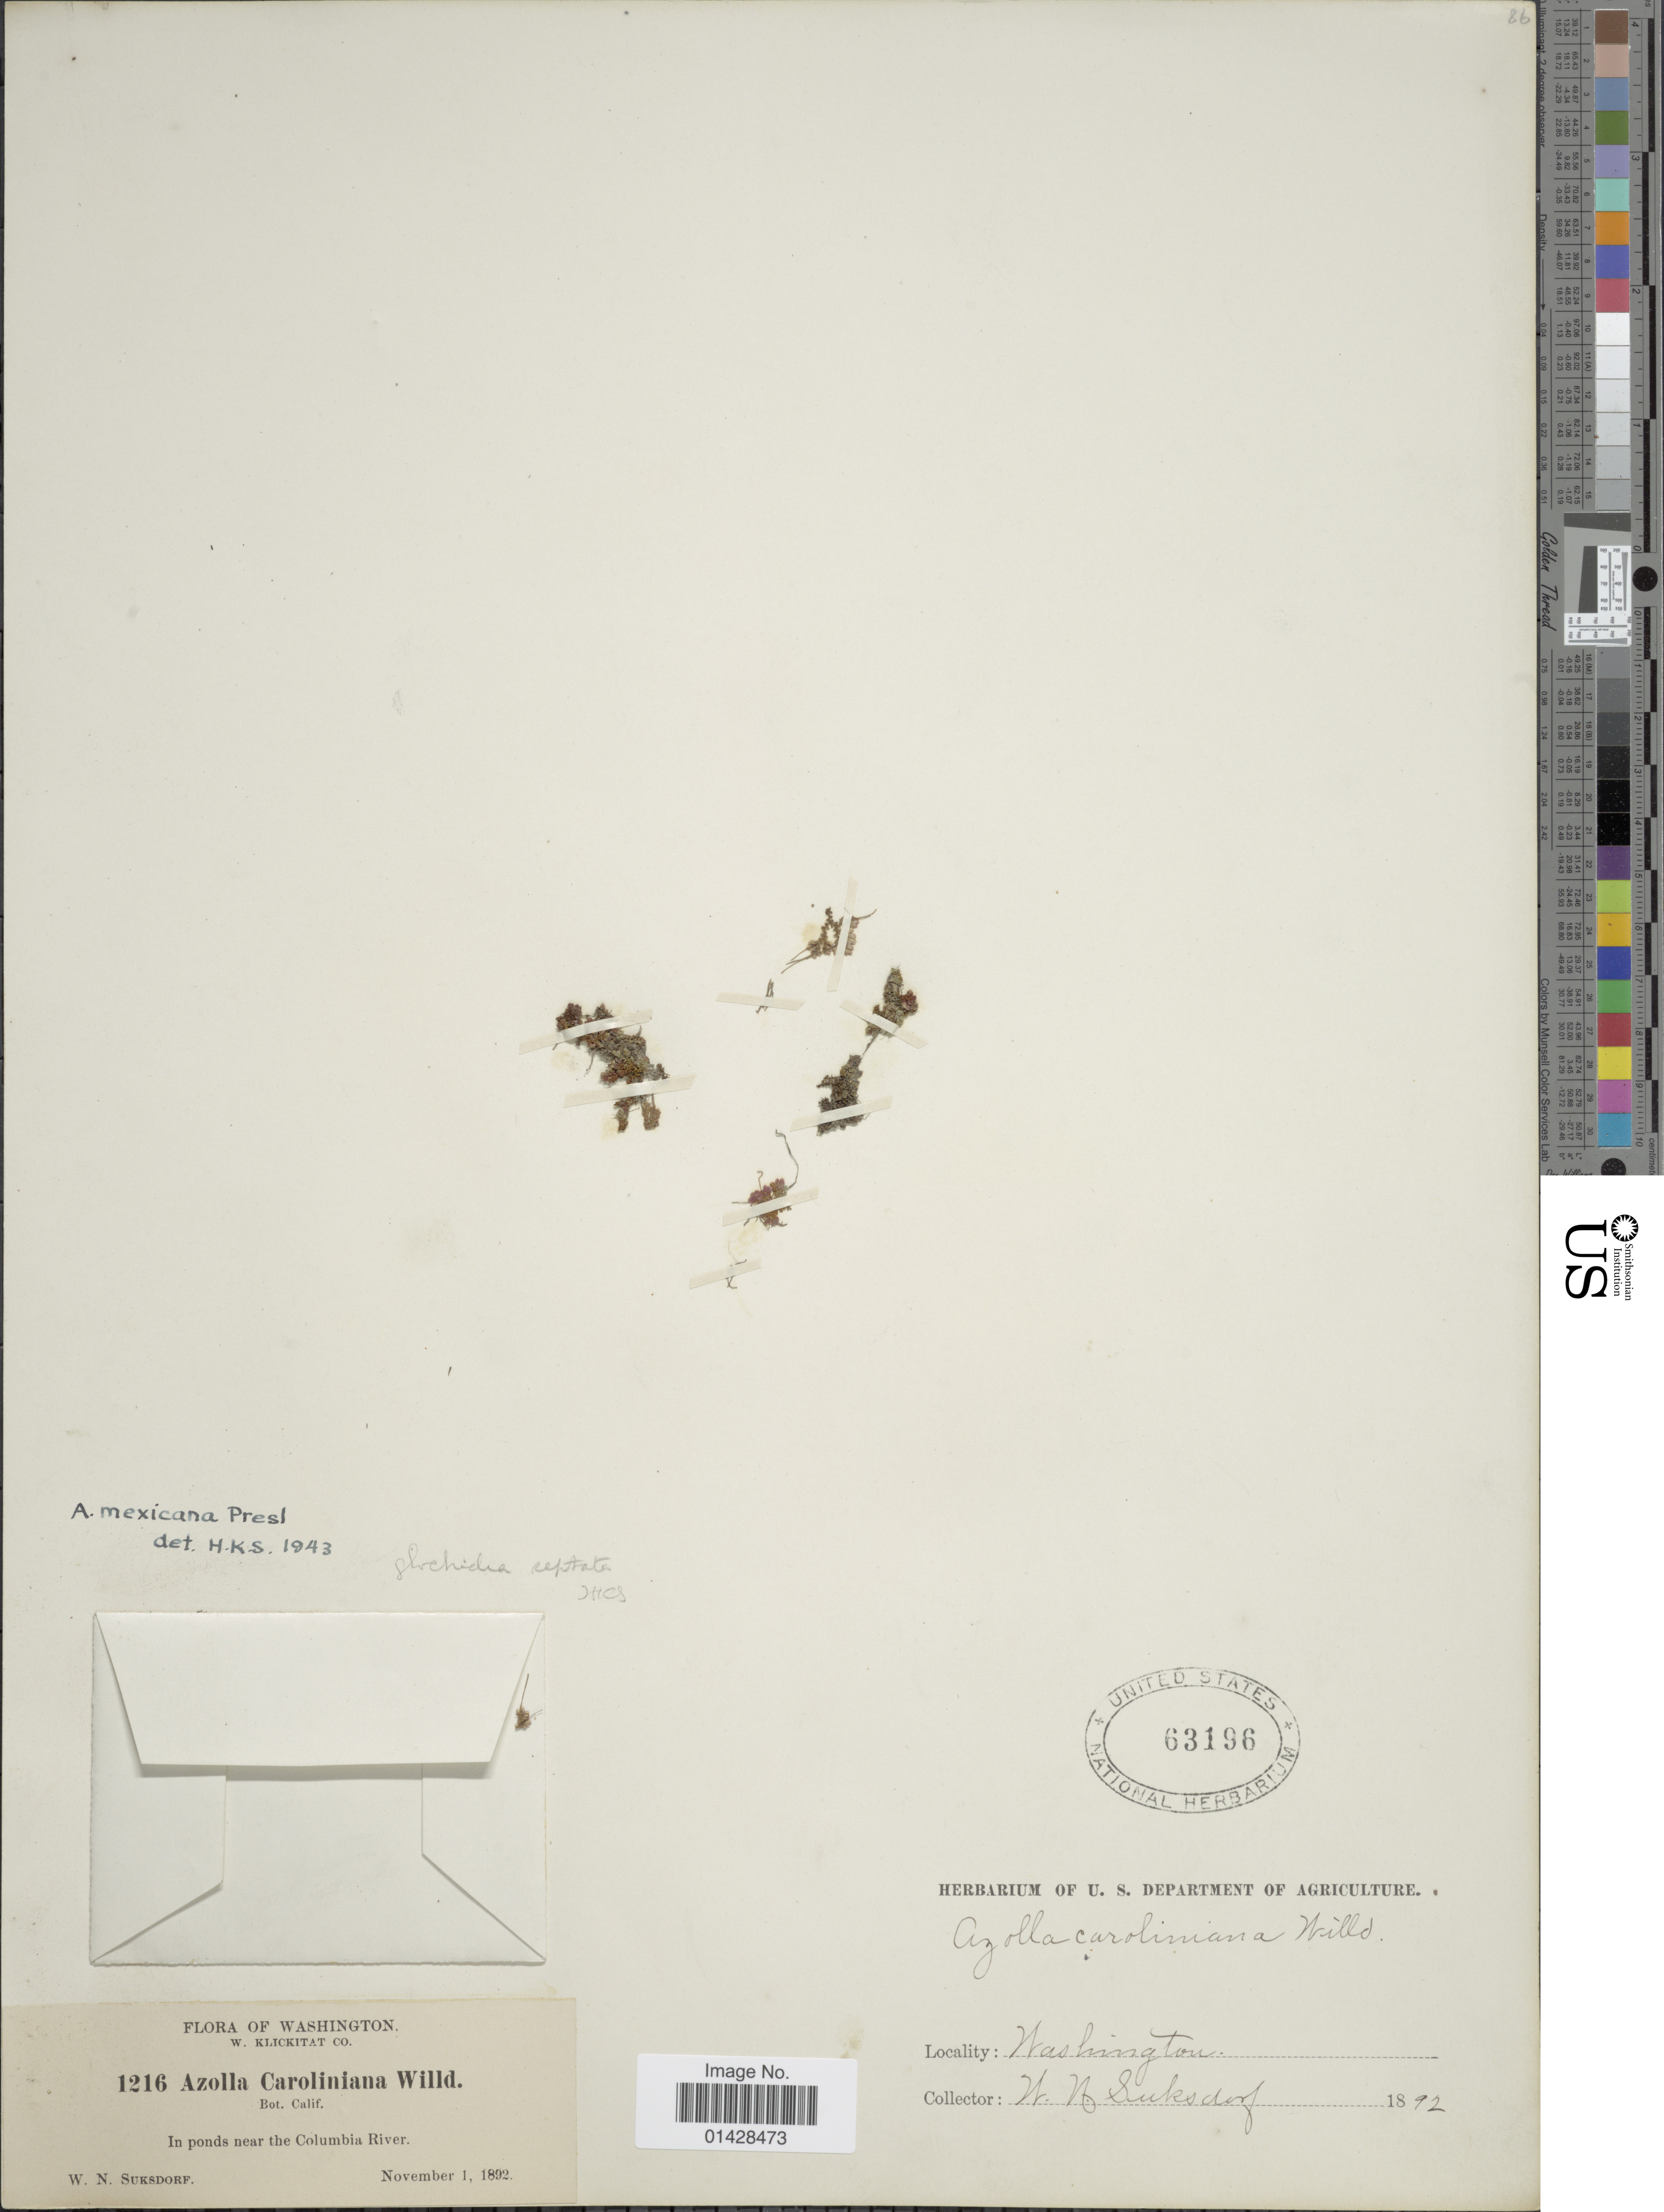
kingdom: Plantae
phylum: Tracheophyta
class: Polypodiopsida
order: Salviniales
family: Salviniaceae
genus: Azolla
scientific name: Azolla mexicana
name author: C. Presl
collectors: W. N. Suksdorf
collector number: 1216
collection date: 1892-11-01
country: United States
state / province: Washington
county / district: Klickitat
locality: W. Klickitat Co, In ponds near the Columbia River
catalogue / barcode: US 63196